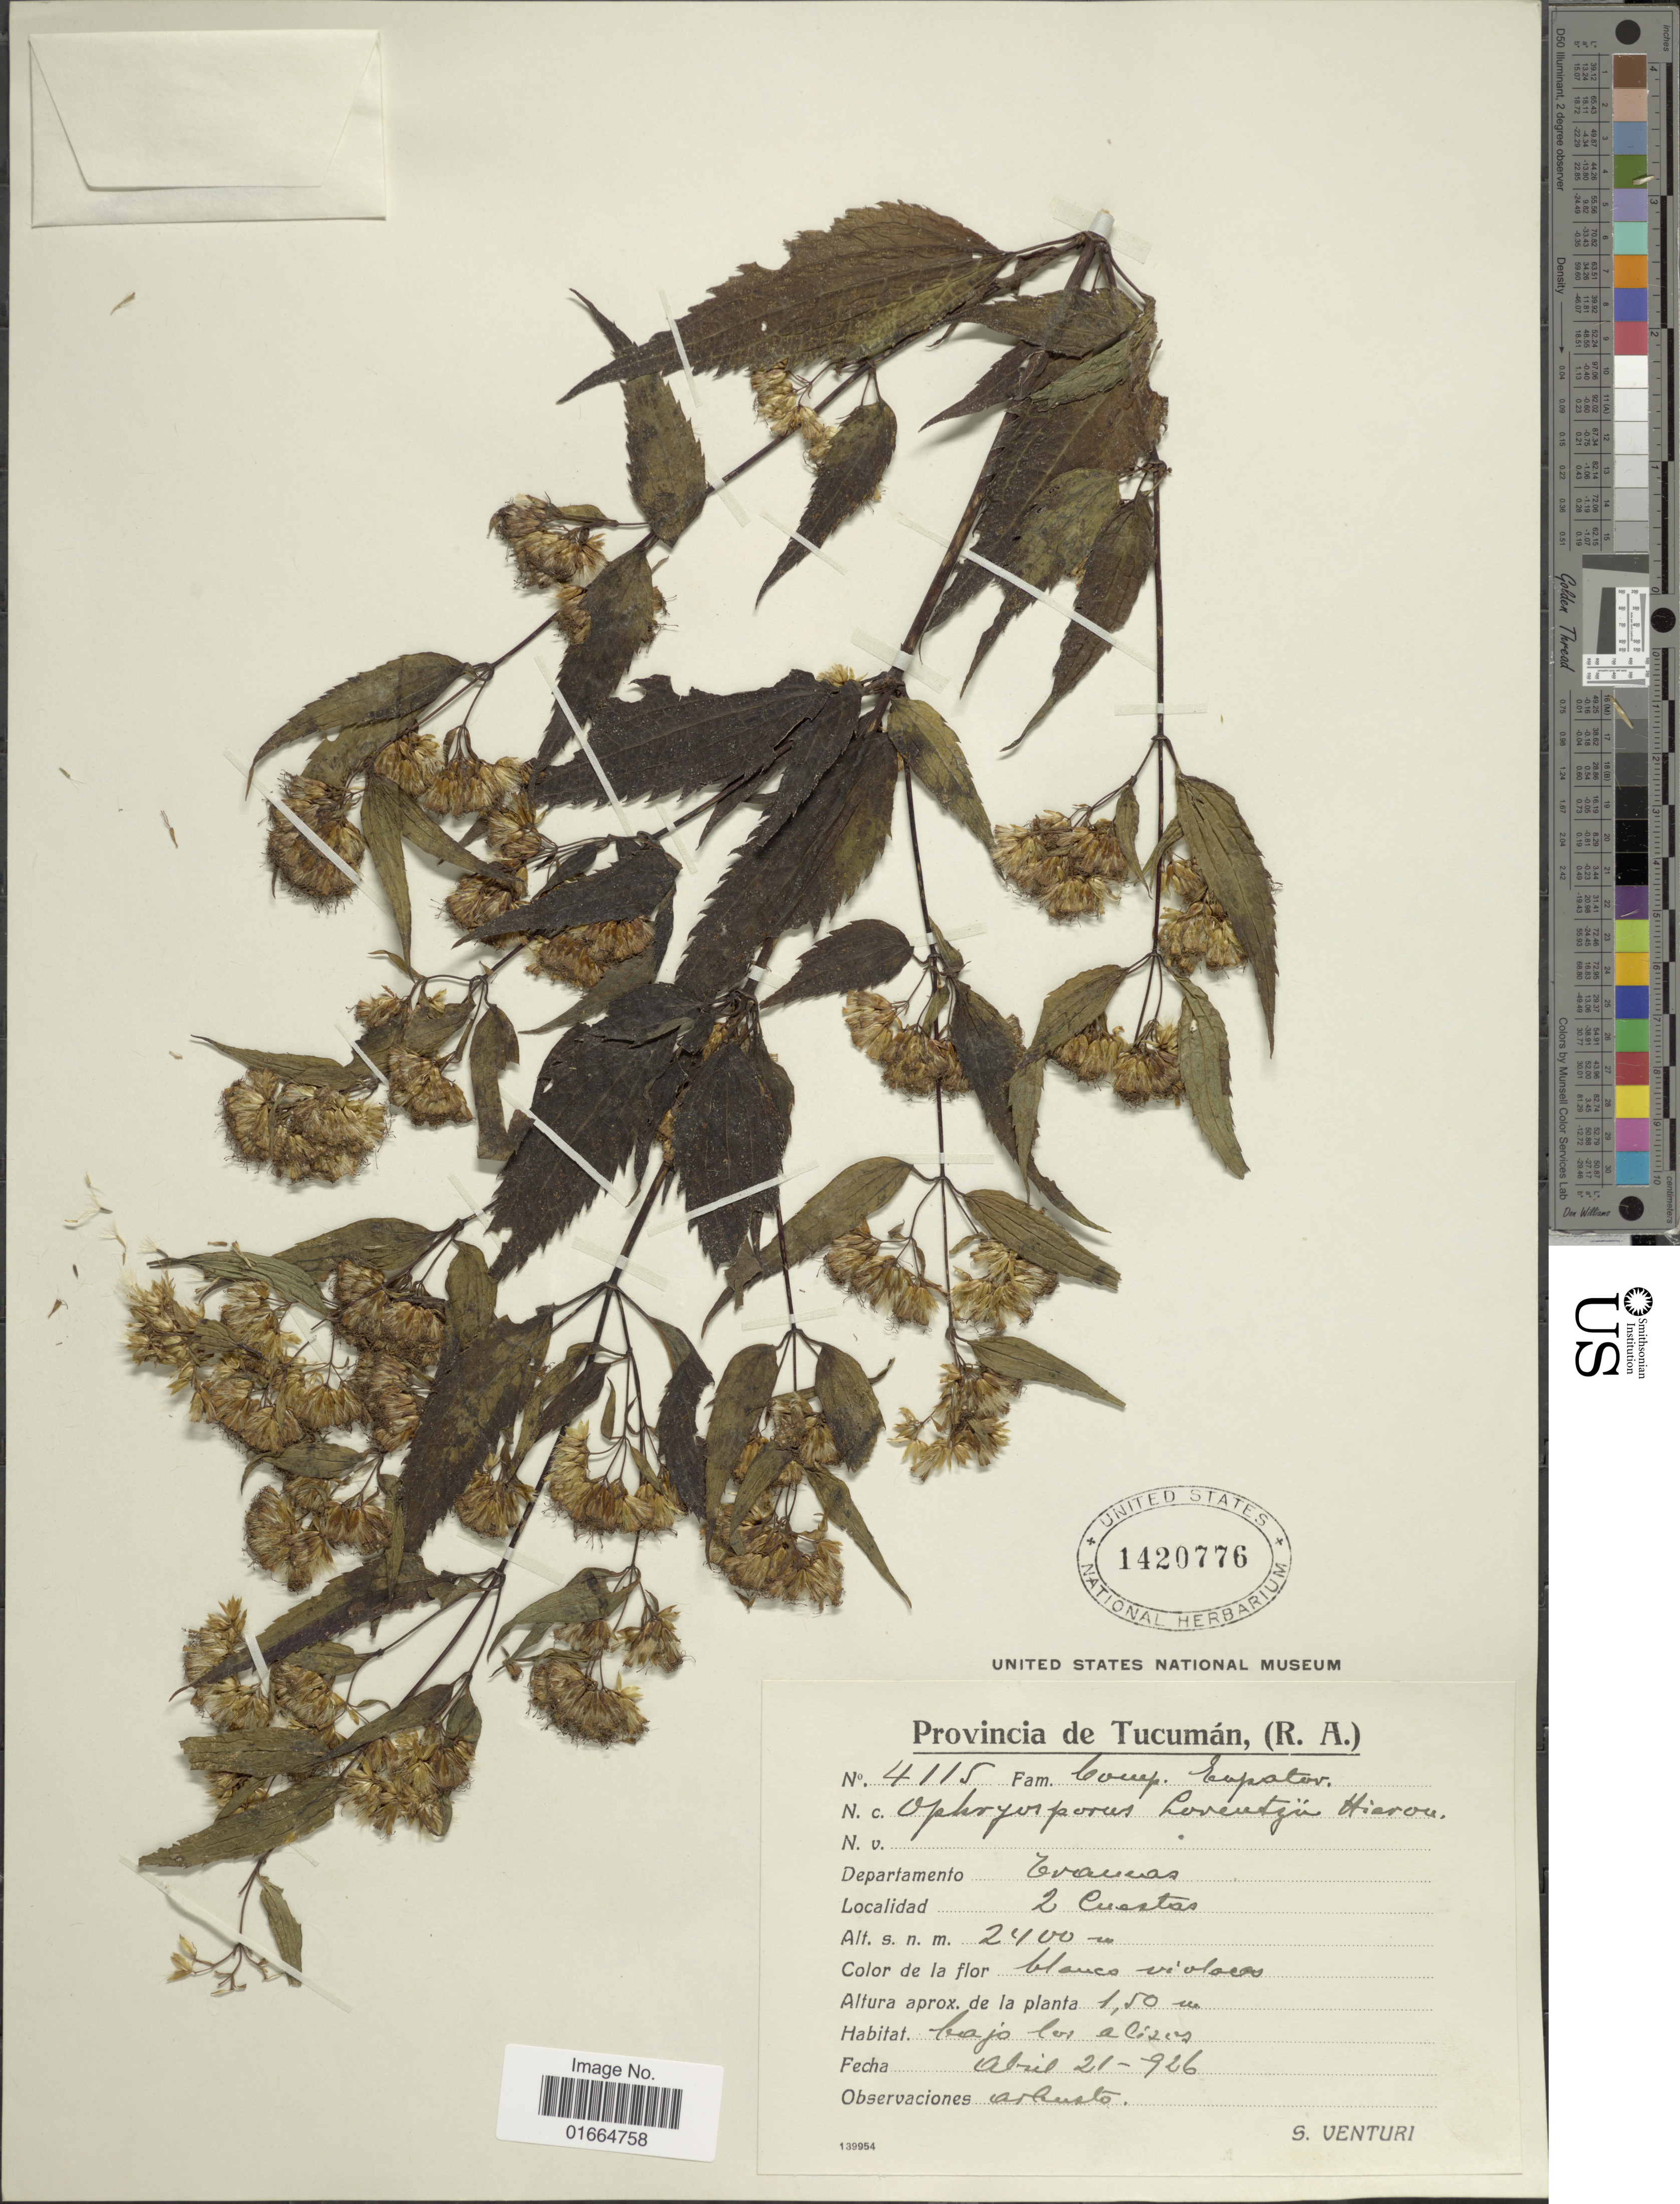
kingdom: Plantae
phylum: Tracheophyta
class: Magnoliopsida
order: Asterales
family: Asteraceae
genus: Ophryosporus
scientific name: Ophryosporus lorentzii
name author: Hieron.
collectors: S. Venturi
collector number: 4115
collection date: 1926-04-21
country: Argentina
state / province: Tucuman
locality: Provincia de Tucuman, (R. A.), Trancas, 2 Cuestas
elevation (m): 2400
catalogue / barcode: US 1420776